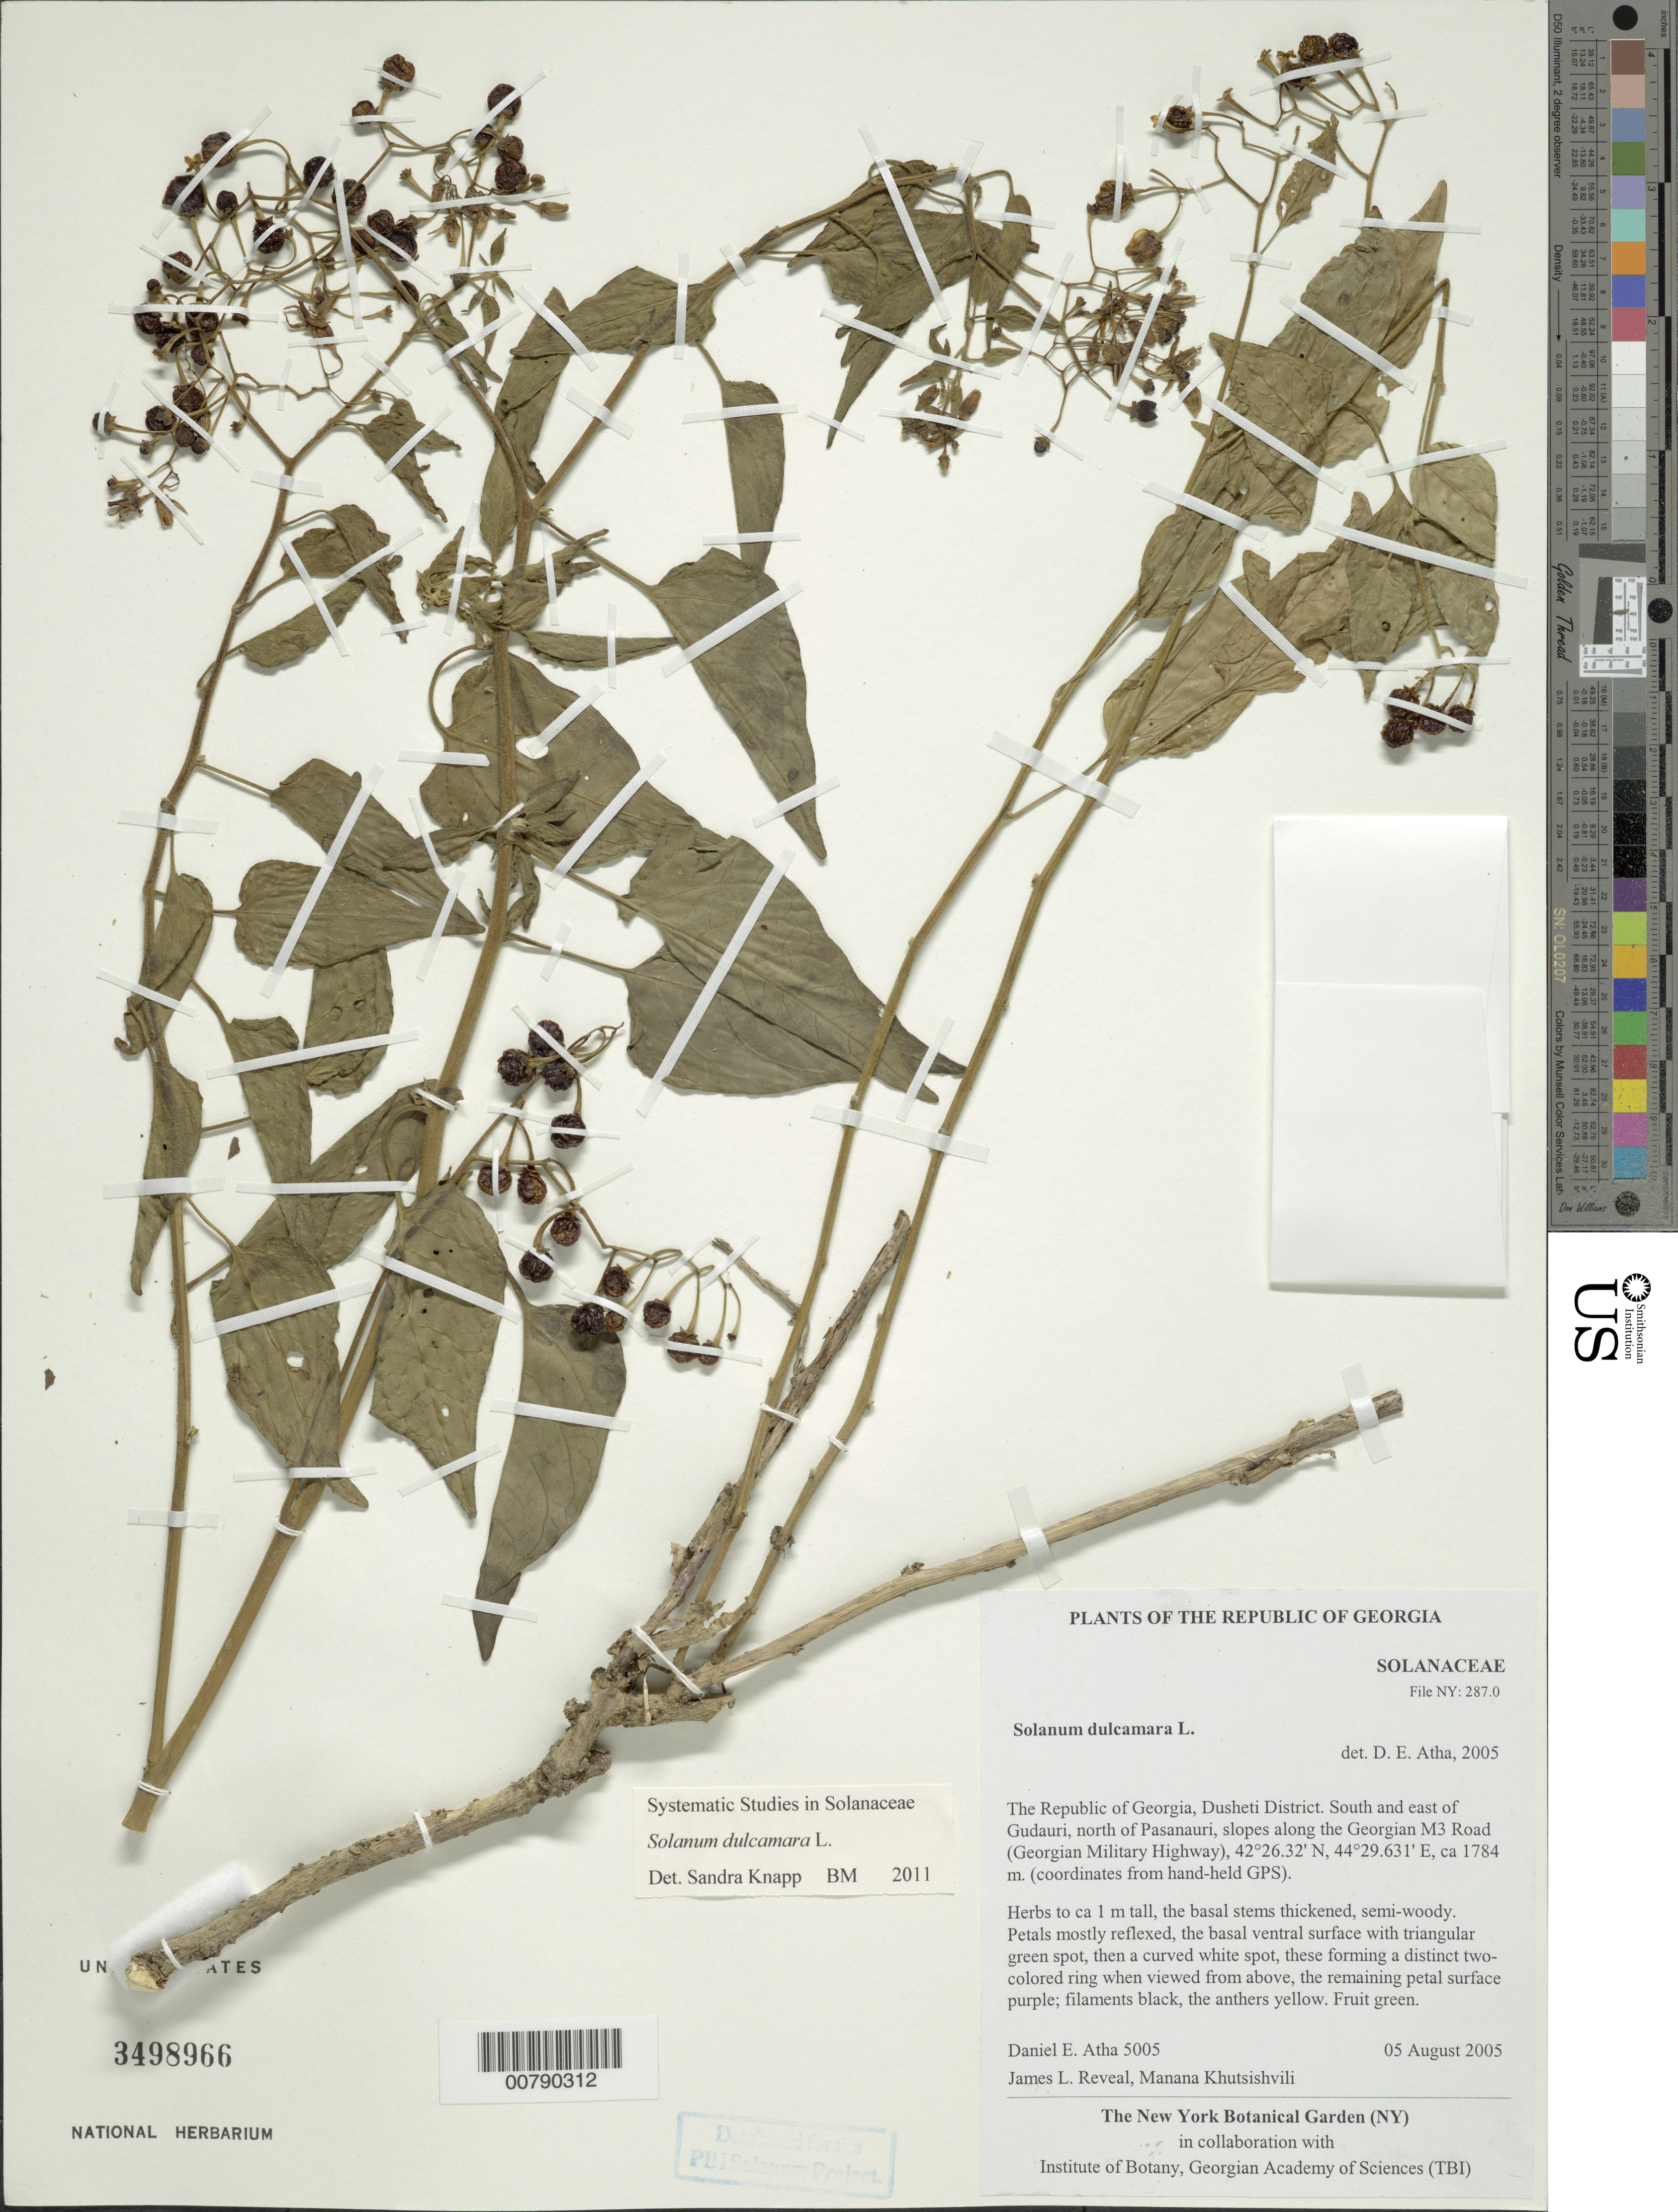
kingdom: Plantae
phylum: Tracheophyta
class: Magnoliopsida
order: Solanales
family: Solanaceae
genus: Solanum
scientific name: Solanum dulcamara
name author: L.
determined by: Knapp, S. D.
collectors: D. Atha, J. L. Reveal & M. Khutsiskvili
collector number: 5005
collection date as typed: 5 Aug 2005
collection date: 2005-08-05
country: Georgia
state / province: Dusheti District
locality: south and east of Fudauri, north of Pasanauri, slopes along Georgian M3 Road (Georgian Military Highway)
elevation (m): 1784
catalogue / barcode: US 3498966